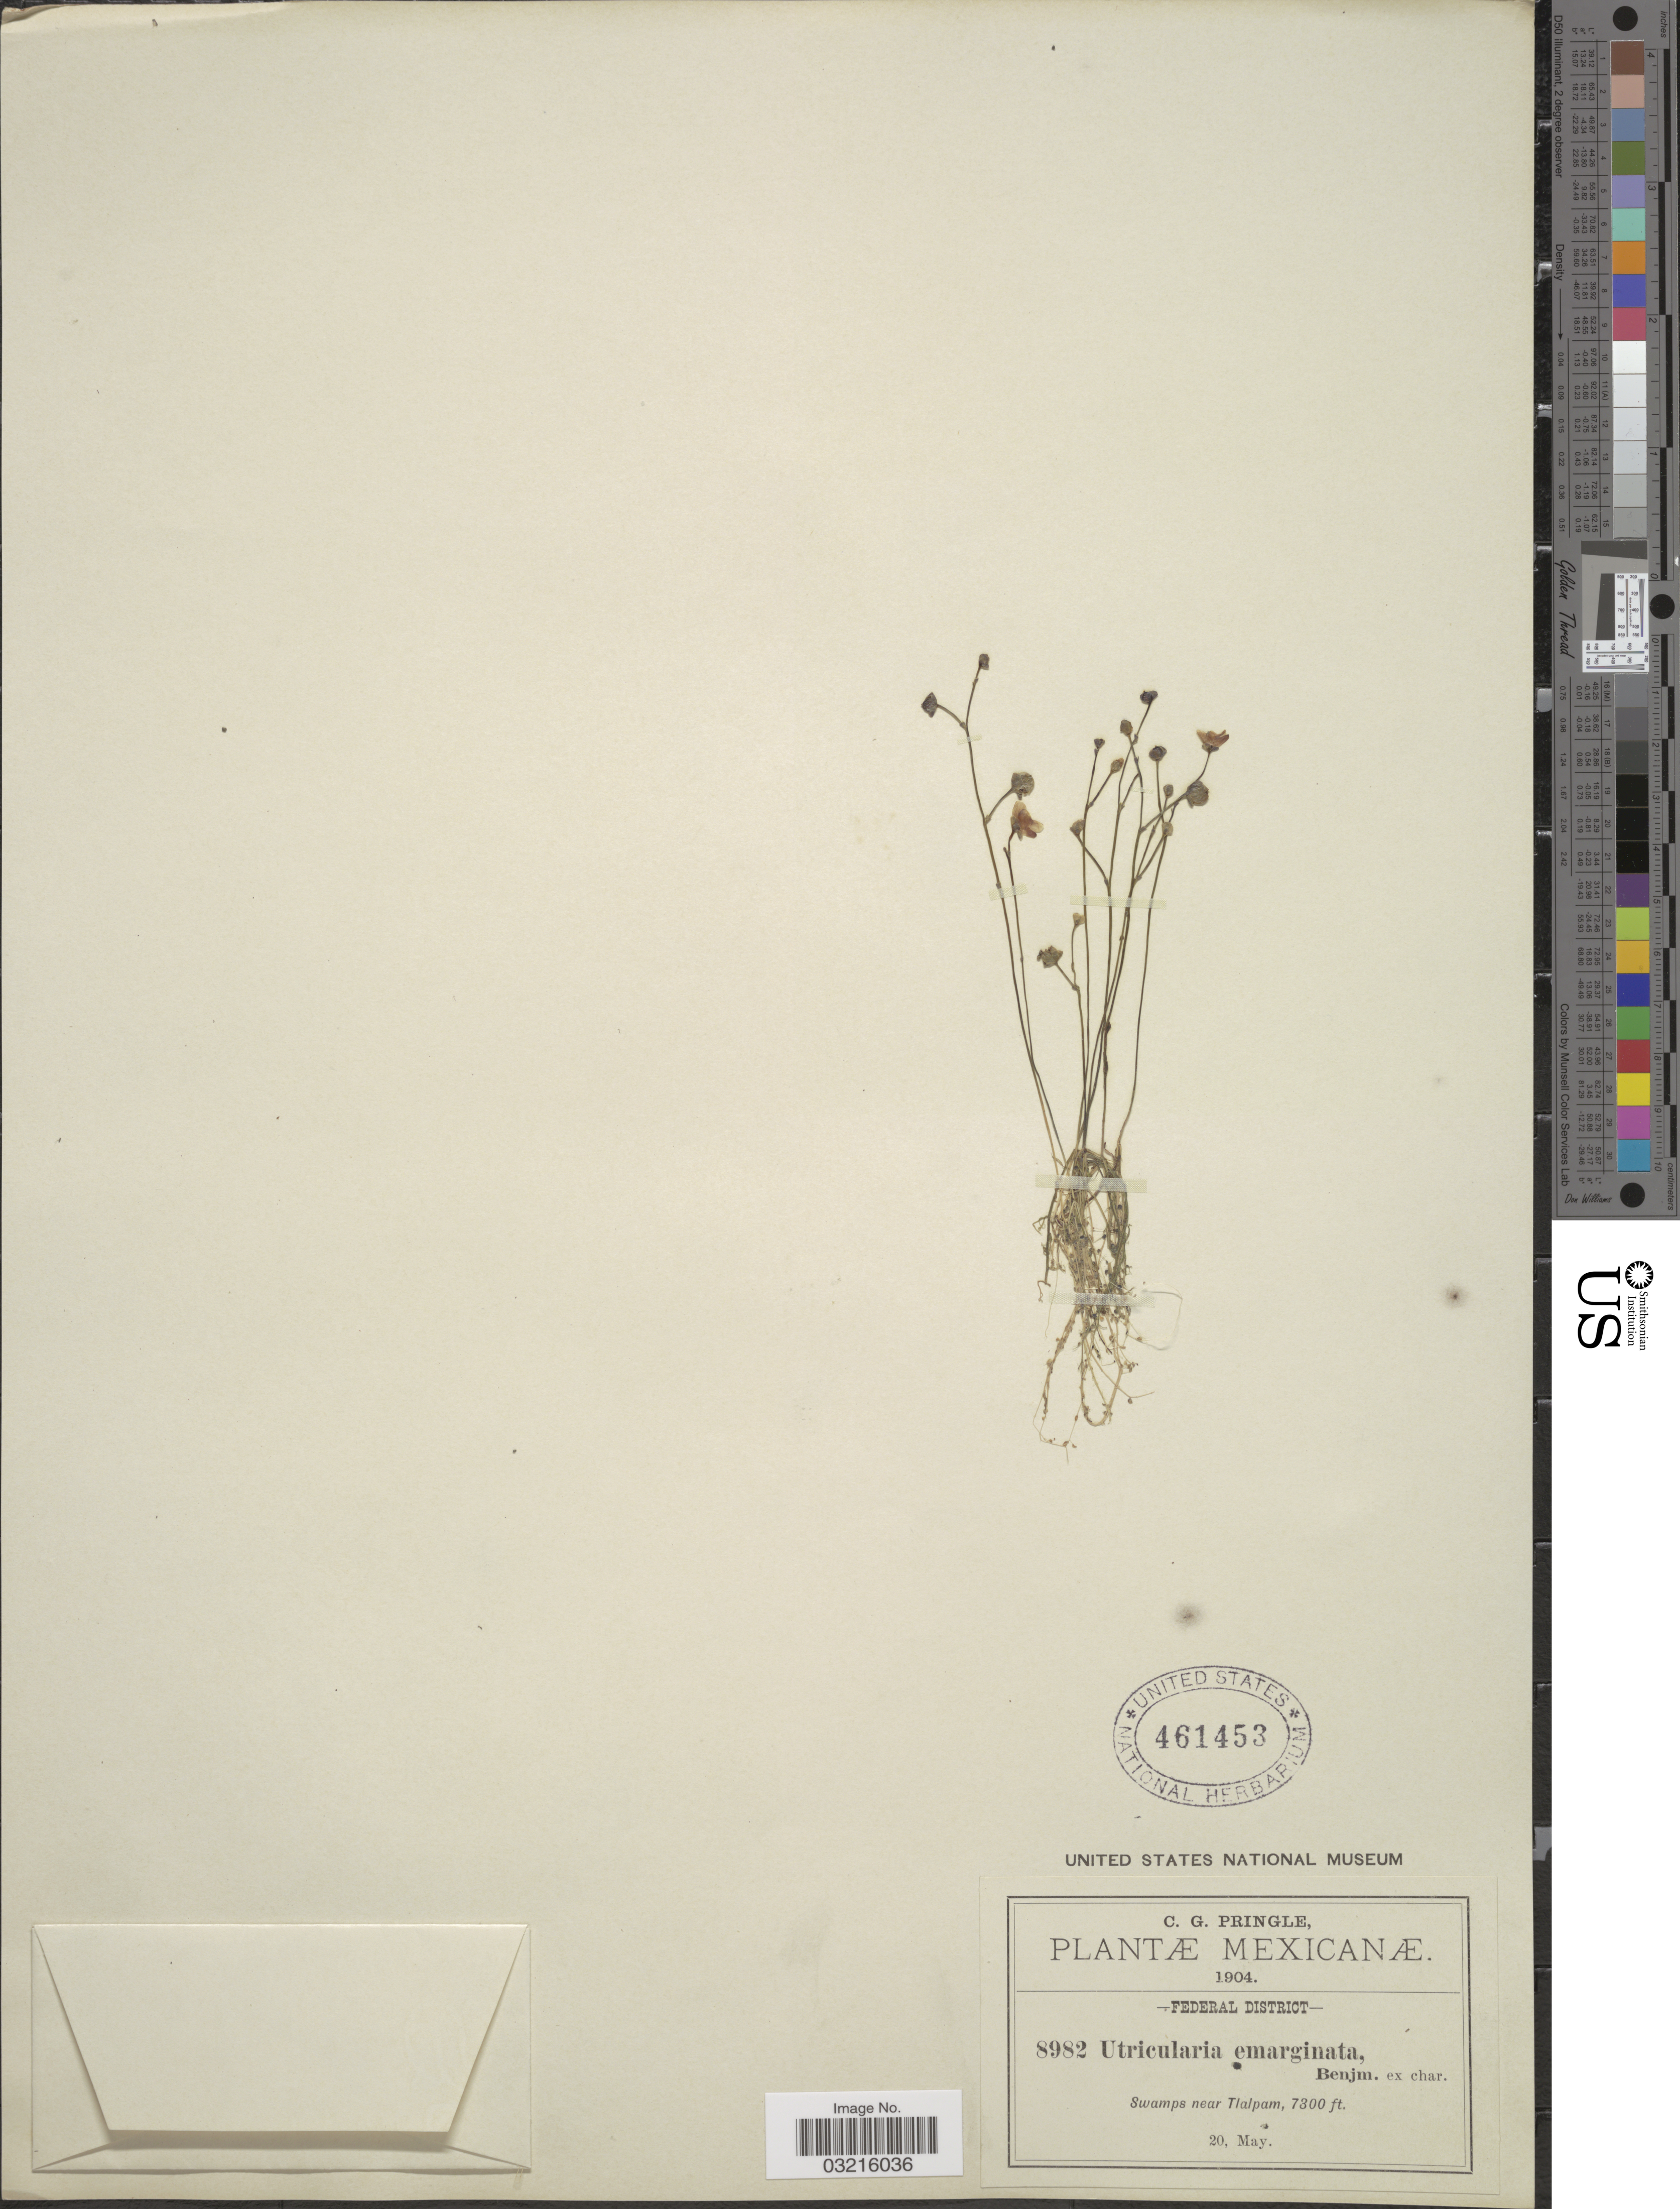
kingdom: Plantae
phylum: Tracheophyta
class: Magnoliopsida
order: Lamiales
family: Lentibulariaceae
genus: Utricularia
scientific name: Utricularia gibba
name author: L.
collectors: C. G. Pringle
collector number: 8982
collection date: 1904-05-20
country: Mexico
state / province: Distrito Federal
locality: Federal District, Swamps near Tlalpam.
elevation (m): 2225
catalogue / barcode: US 461453